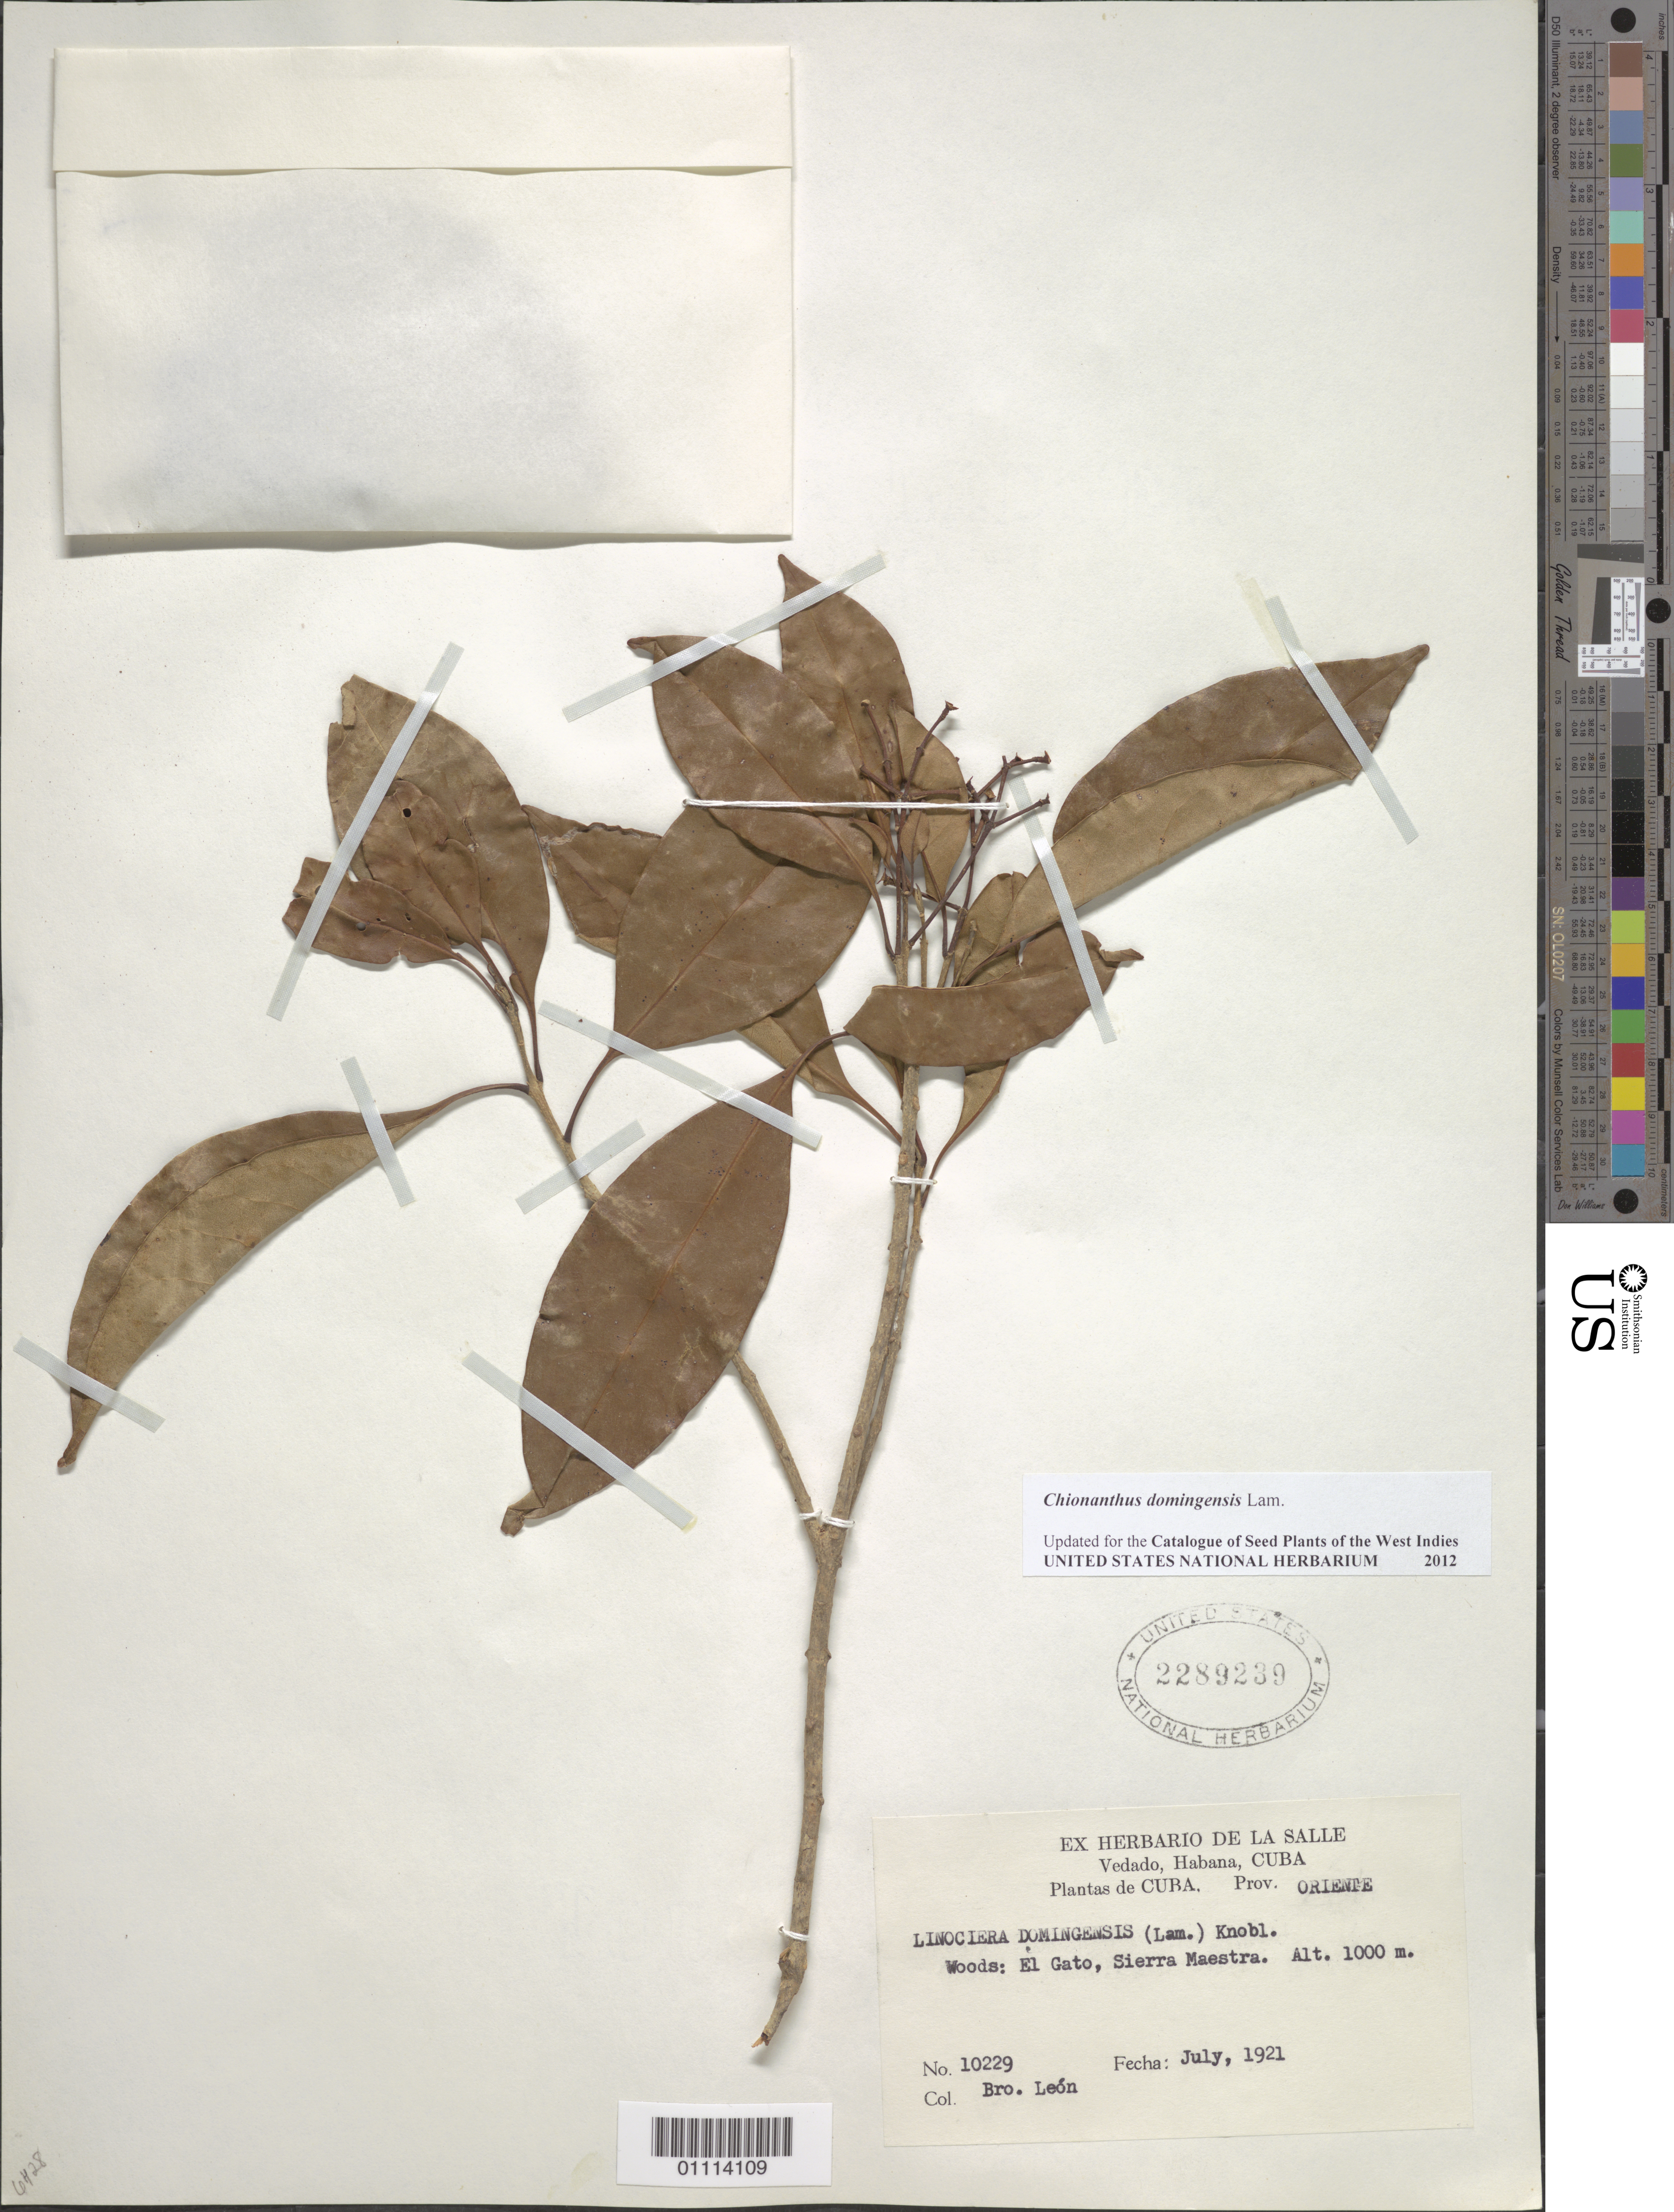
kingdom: Plantae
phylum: Tracheophyta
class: Magnoliopsida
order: Lamiales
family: Oleaceae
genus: Linociera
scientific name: Linociera domingensis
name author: (Lam.) Knobl.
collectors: Bro. León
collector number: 10229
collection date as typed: Jul 1921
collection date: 1921-07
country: Cuba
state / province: Santiago de Cuba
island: Cuba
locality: El Gato, Sierra Maestra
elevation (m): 1000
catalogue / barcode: US 2289239